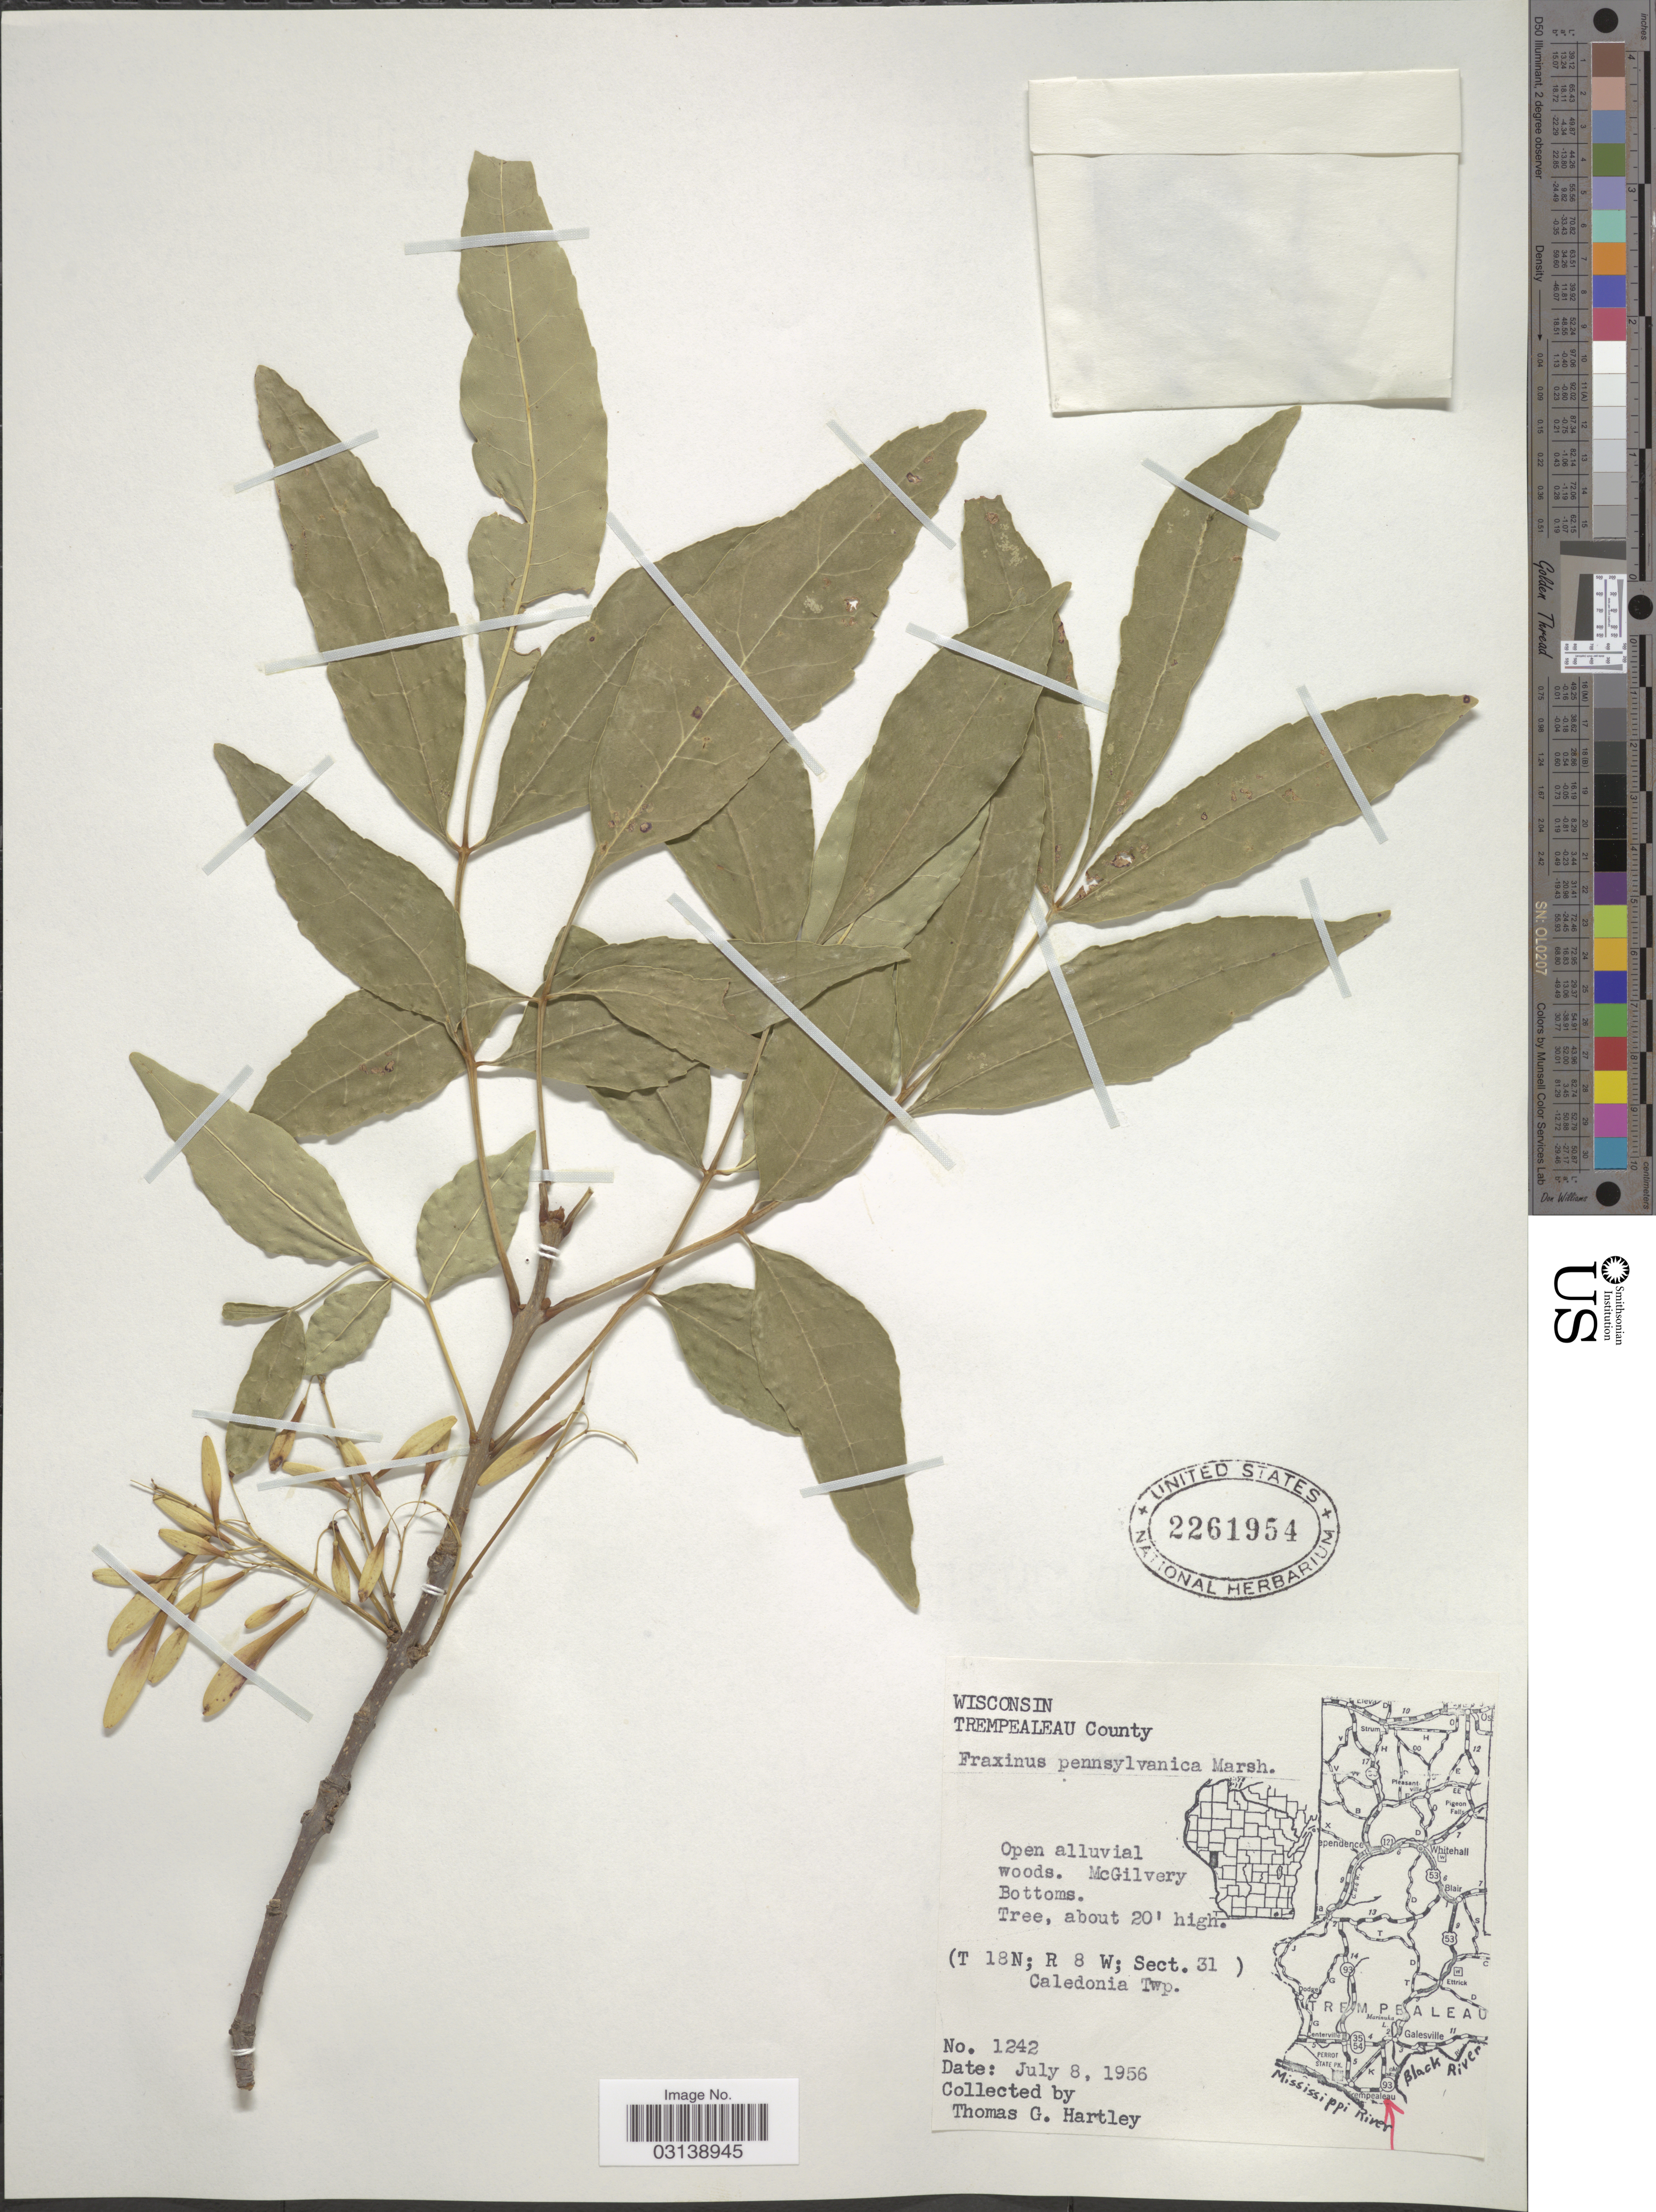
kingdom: Plantae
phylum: Tracheophyta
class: Magnoliopsida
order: Lamiales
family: Oleaceae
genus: Fraxinus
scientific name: Fraxinus pennsylvanica var. campestris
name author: (Britton) F.C. Gates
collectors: T. Hartley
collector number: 1242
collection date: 1956-07-08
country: United States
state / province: Wisconsin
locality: Trempealeau County. T 18 N; R 8 W; Sect. 31) Caledonia Twp. McGilvery Bottoms.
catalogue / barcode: US 2261954